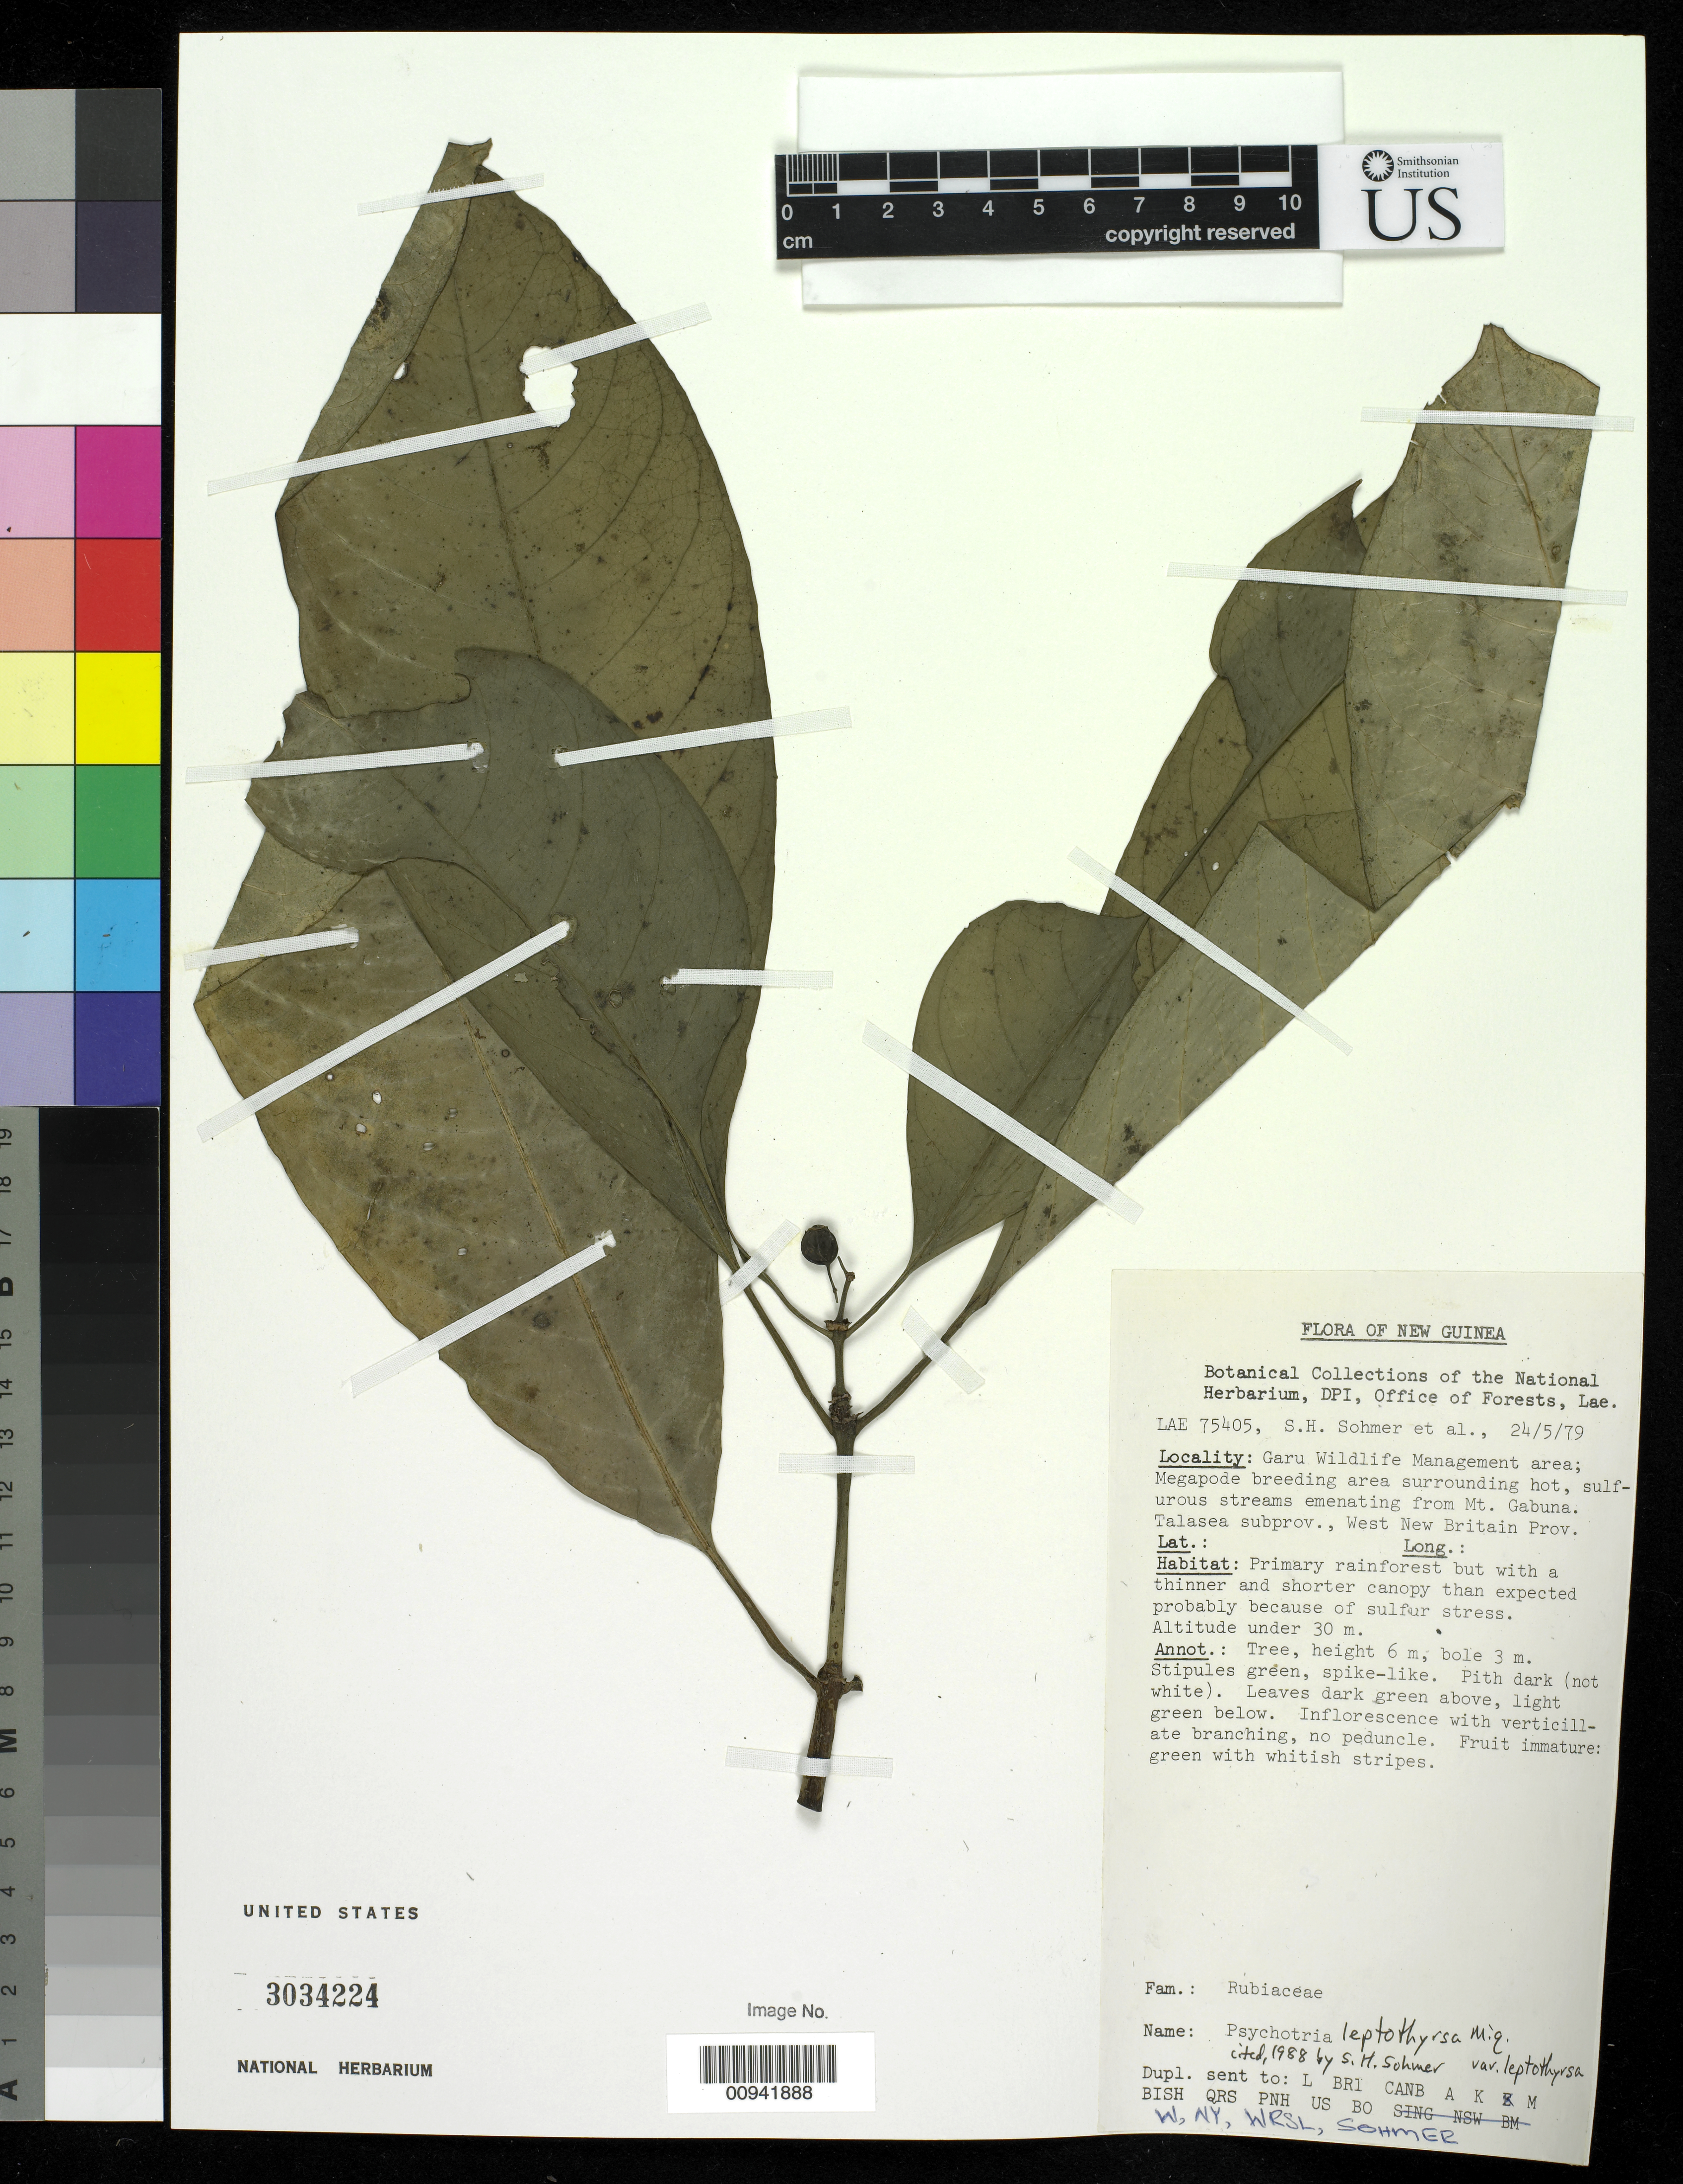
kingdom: Plantae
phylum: Tracheophyta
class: Magnoliopsida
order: Gentianales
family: Rubiaceae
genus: Psychotria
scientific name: Psychotria leptothyrsa var. leptothyrsa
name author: Miq.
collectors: S. H. Sohmer & et al.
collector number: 75405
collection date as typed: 24 May 1979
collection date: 1979-05-24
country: Papua New Guinea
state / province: West New Britain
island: New Britain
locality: Lae; Garu Wildlife Management area; Megapode breeding area surrounding hot, sulfurous streams emenating from Mt. Gabuna. Talasea subprov.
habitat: primary rainforest but with a thinner and shorter canopy than expected probably because of sulfer stress.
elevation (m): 30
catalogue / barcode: US 3034224